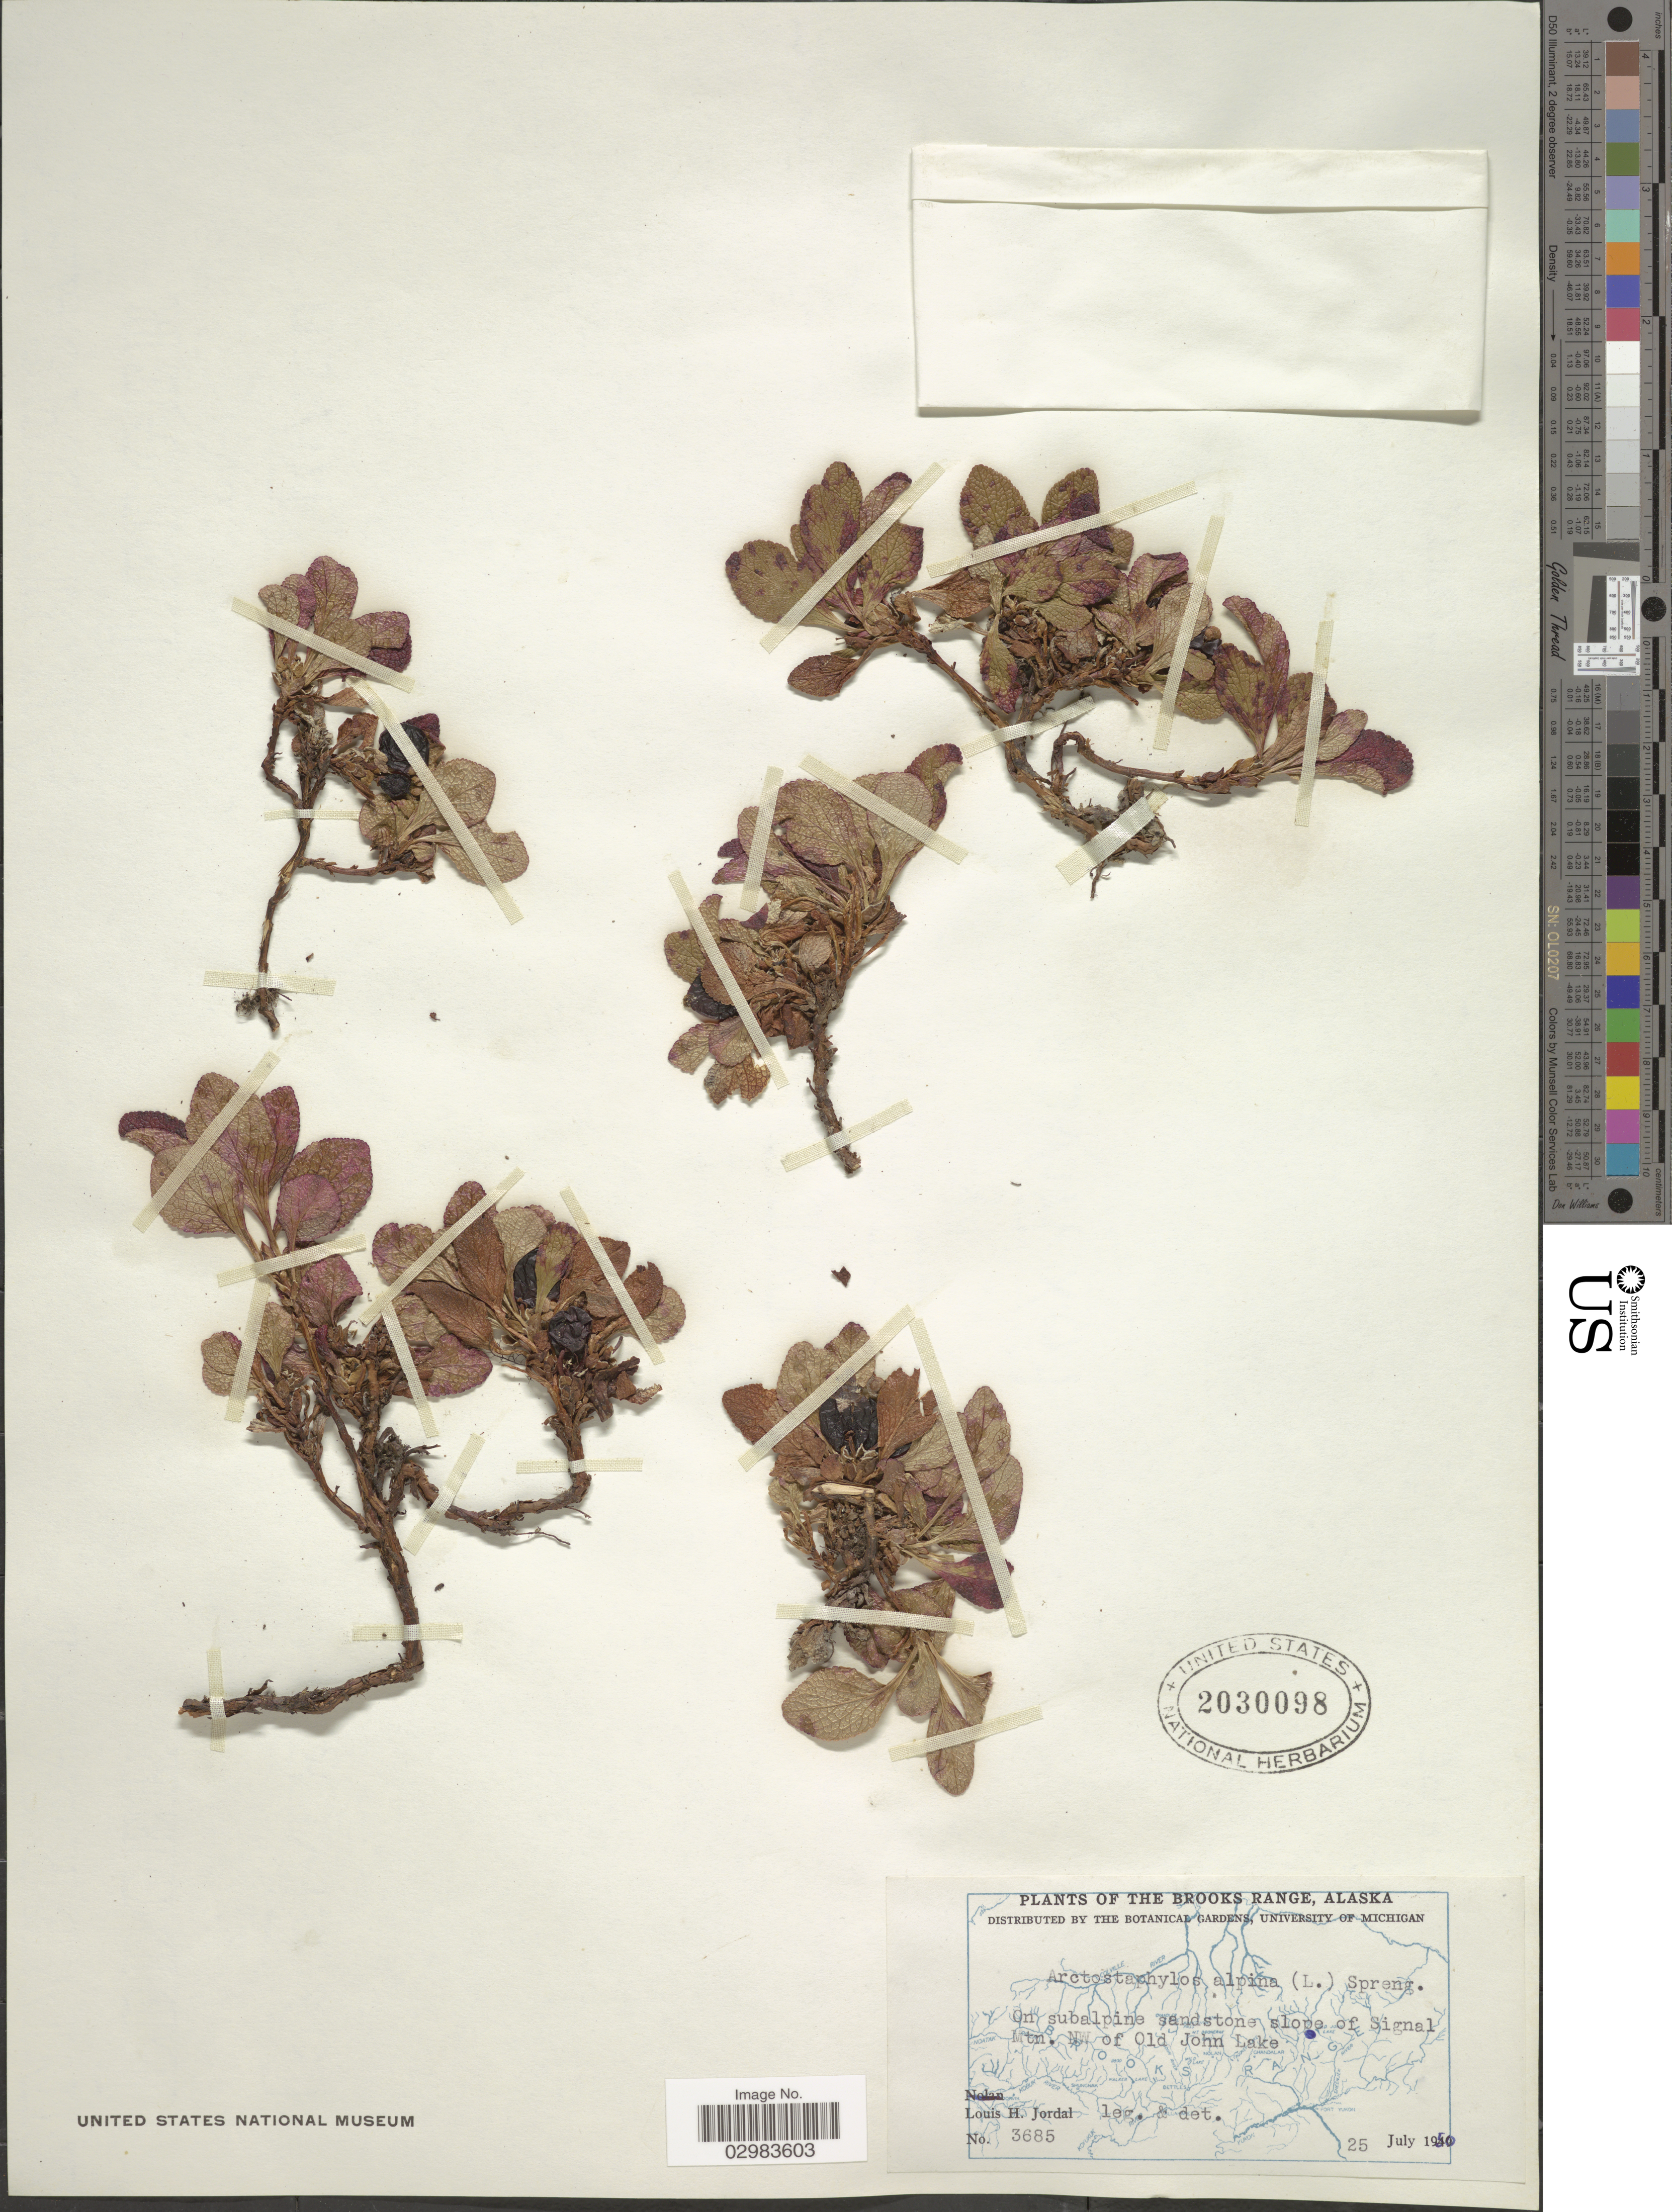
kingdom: Plantae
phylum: Tracheophyta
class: Magnoliopsida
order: Ericales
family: Ericaceae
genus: Arctostaphylos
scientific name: Arctostaphylos alpina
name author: (L.) Spreng.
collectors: L. Jordal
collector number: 3685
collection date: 1950-07-25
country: United States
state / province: Alaska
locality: The Brooks Range, On subalpine sandstone slope of Signal Mtn., NW of Old John Lake.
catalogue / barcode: US 2030098